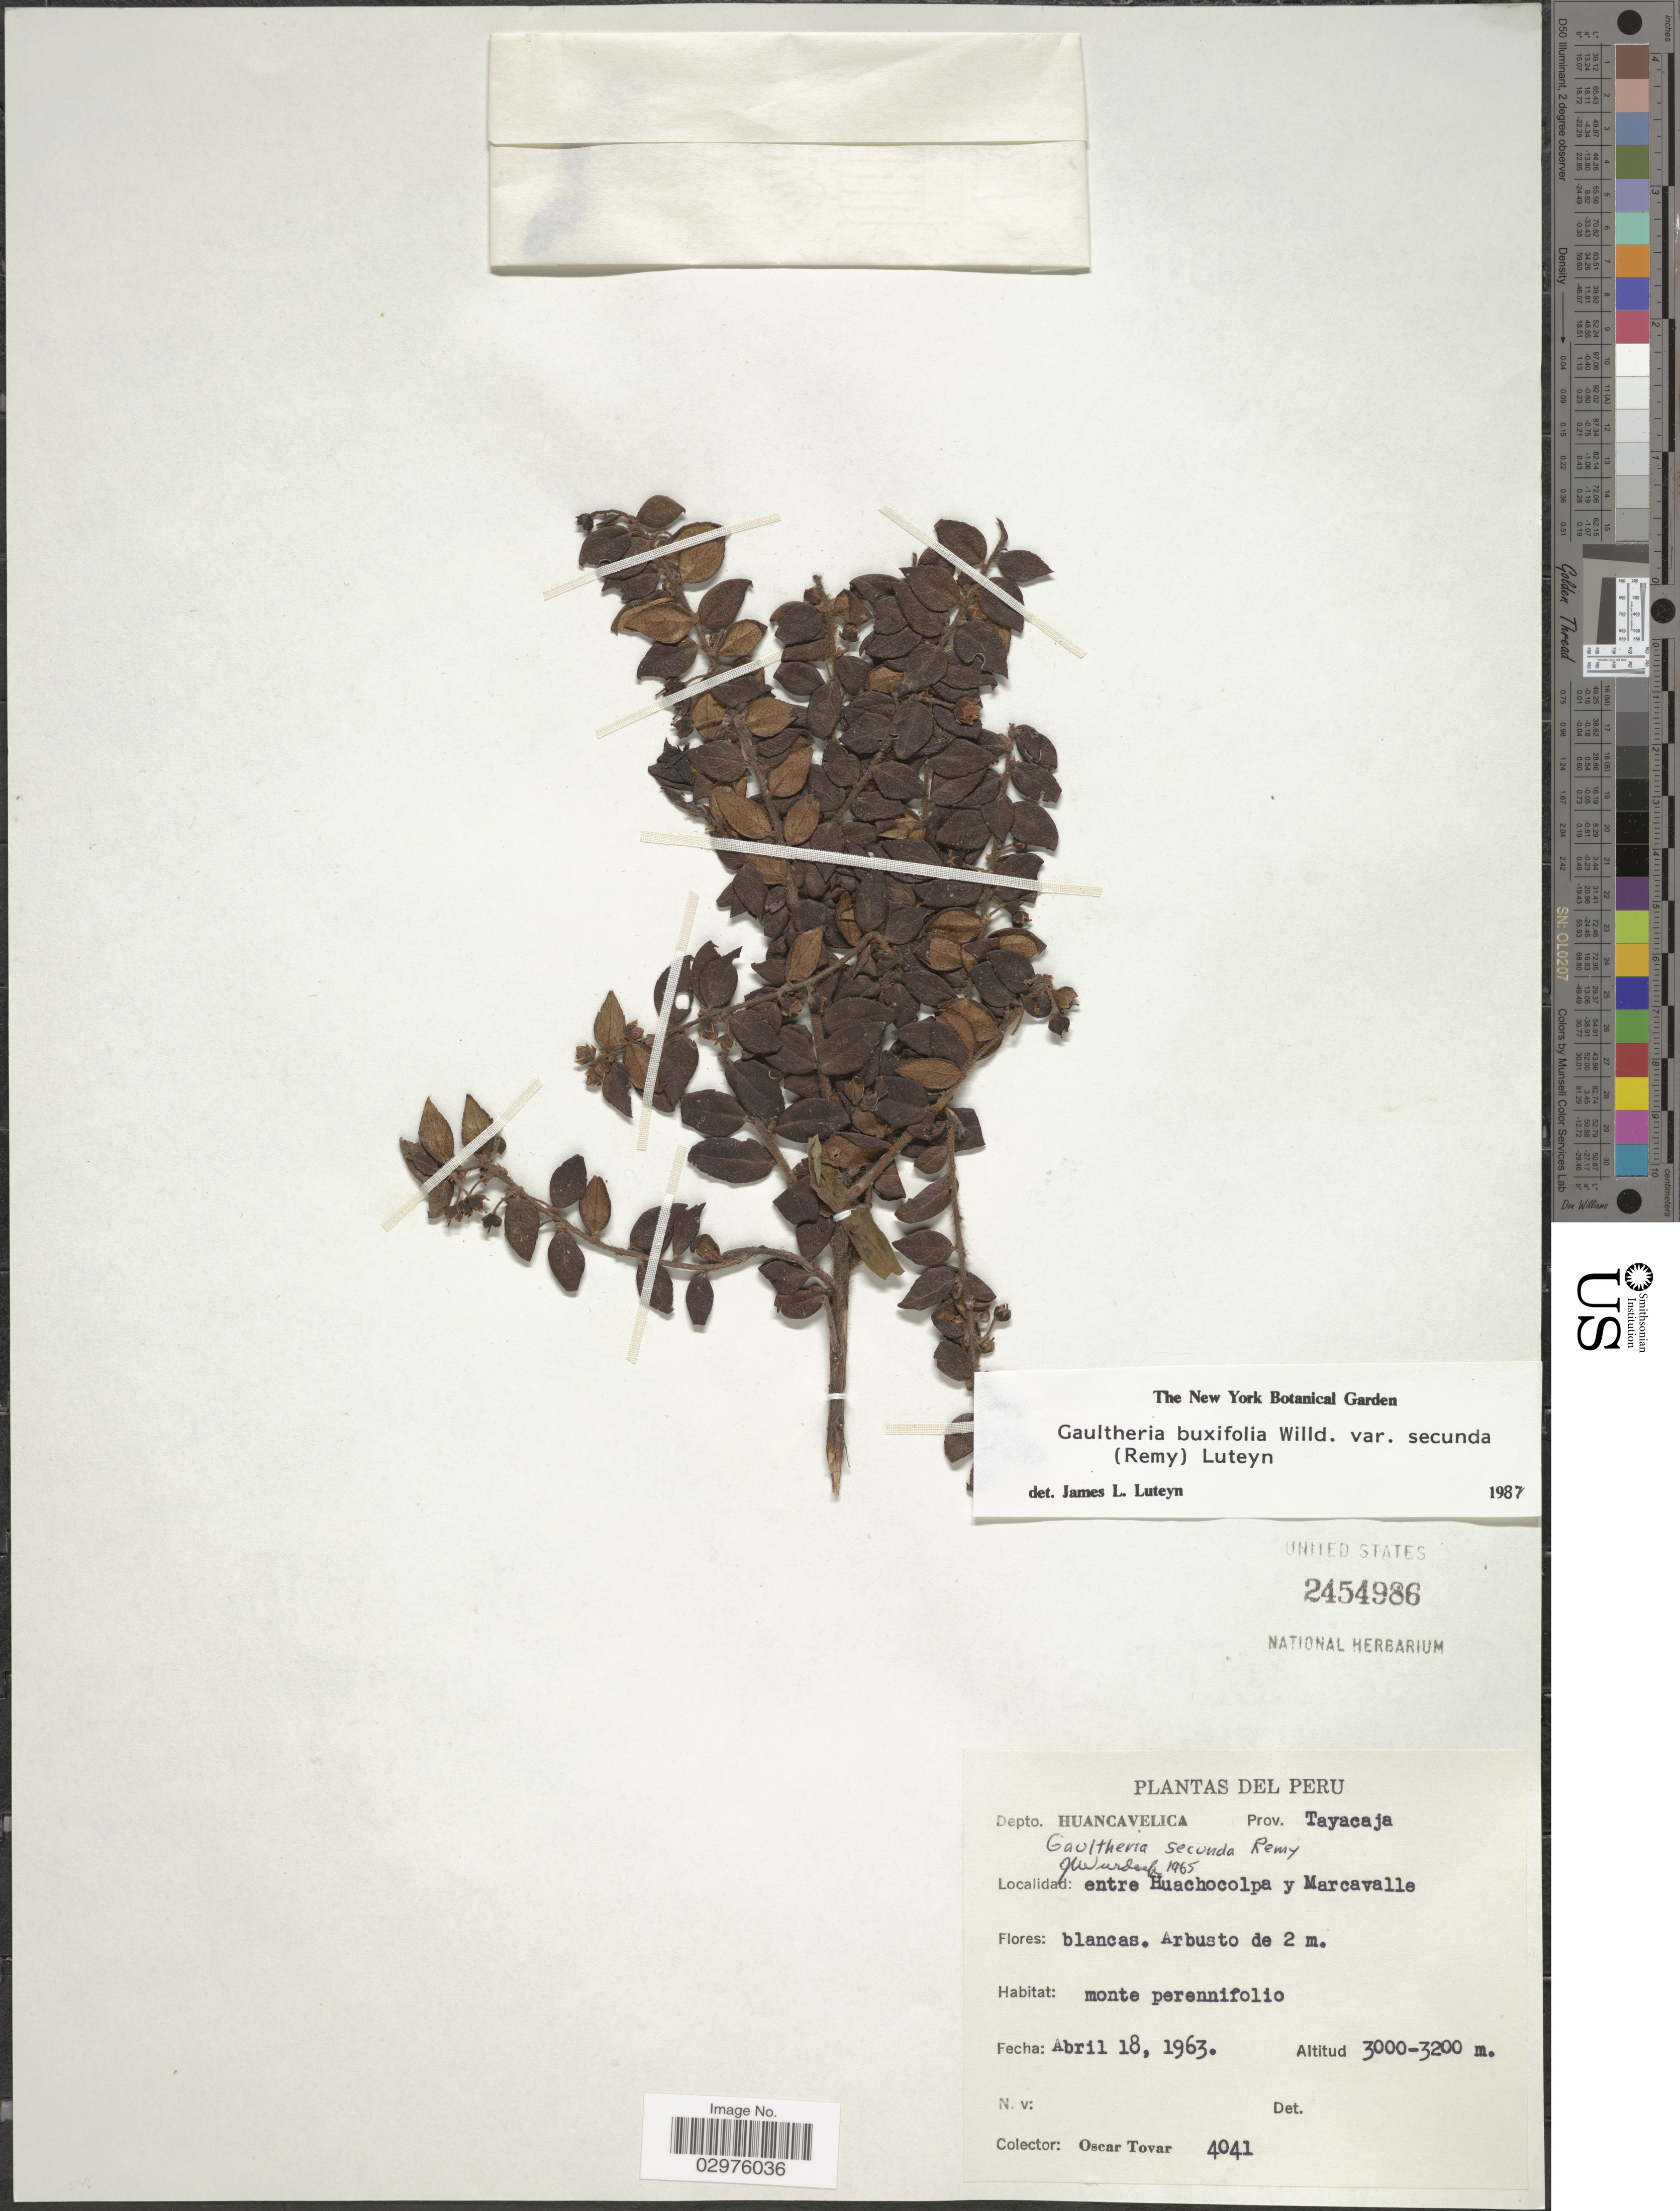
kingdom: Plantae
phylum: Tracheophyta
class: Magnoliopsida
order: Ericales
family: Ericaceae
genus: Gaultheria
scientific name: Gaultheria buxifolia var. secunda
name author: (J. Rémy) Luteyn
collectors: Ó. Tovar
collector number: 4041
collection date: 1963-04-18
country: Peru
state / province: Huancavelica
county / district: Tayacaja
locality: Depto. Huancavelica. Prov. Tayacaja. Entre Huachocolpa y Marcavalle.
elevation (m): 3000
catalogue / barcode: US 2454986